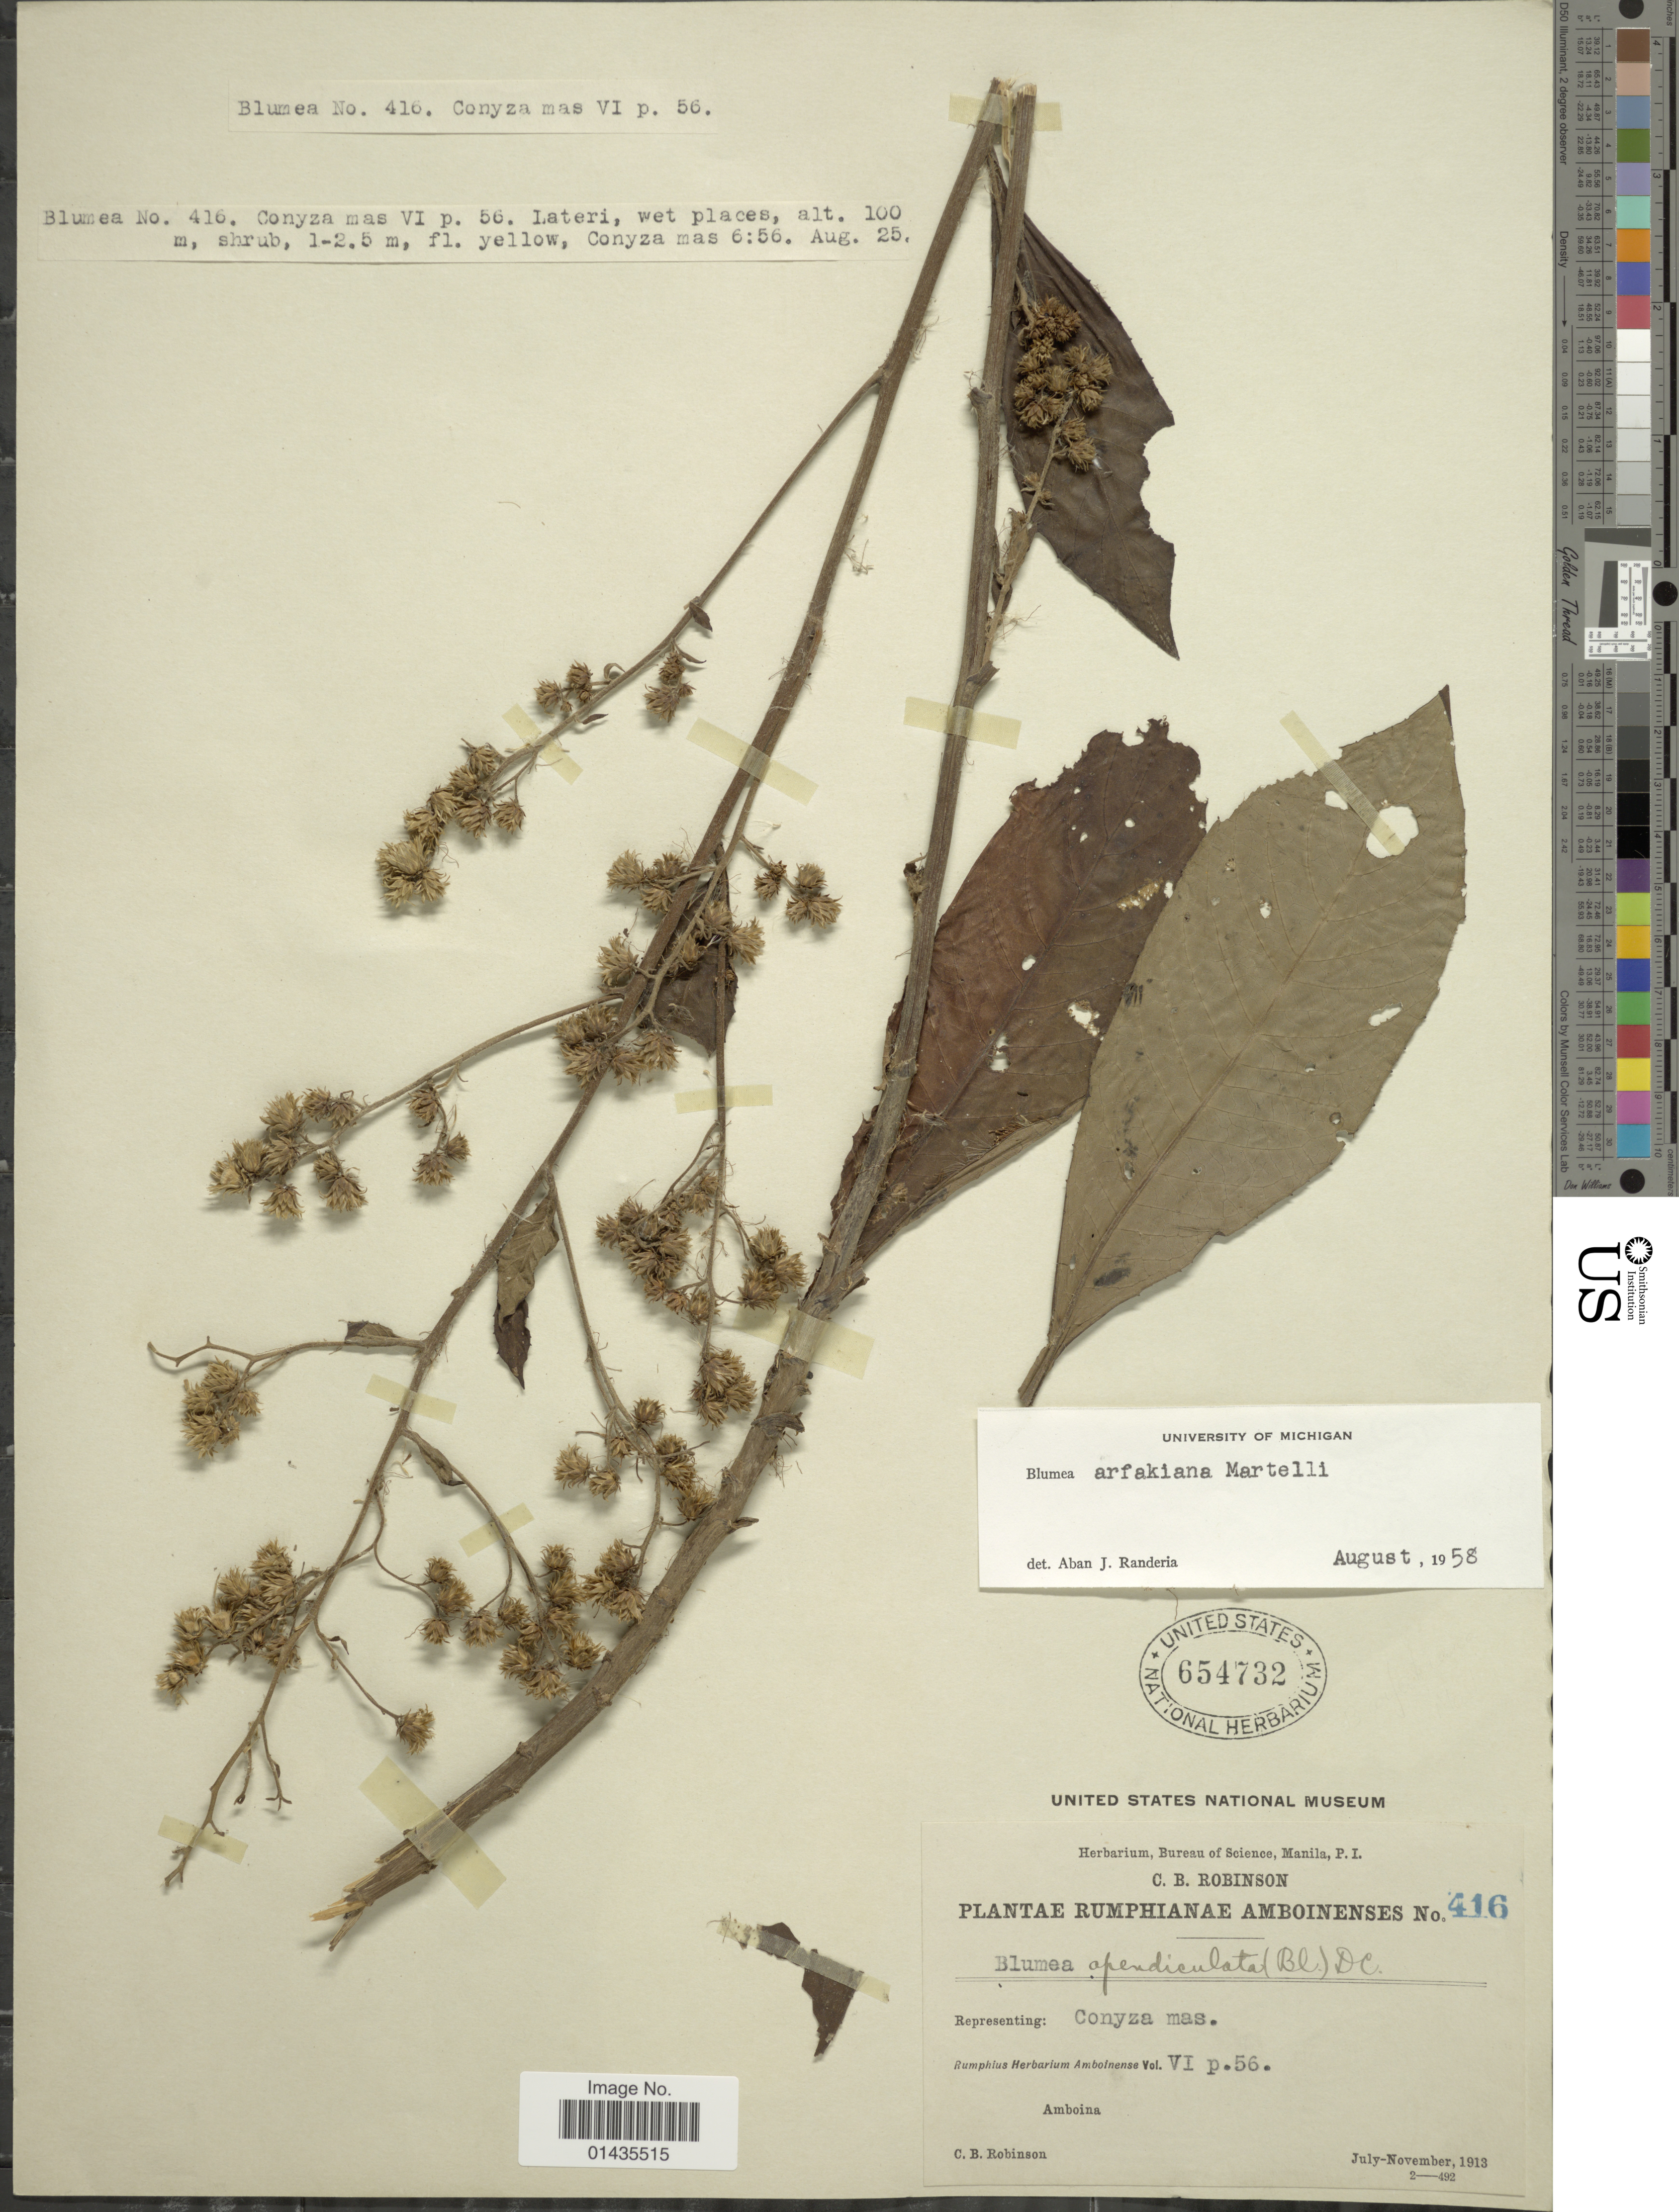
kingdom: Plantae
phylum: Tracheophyta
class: Magnoliopsida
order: Asterales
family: Asteraceae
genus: Blumea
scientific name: Blumea arfakiana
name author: Mart.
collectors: C. Robinson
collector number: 416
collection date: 1913-08-25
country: Indonesia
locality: Rumphianae Amboinenses, Amboina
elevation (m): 100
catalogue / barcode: US 654732